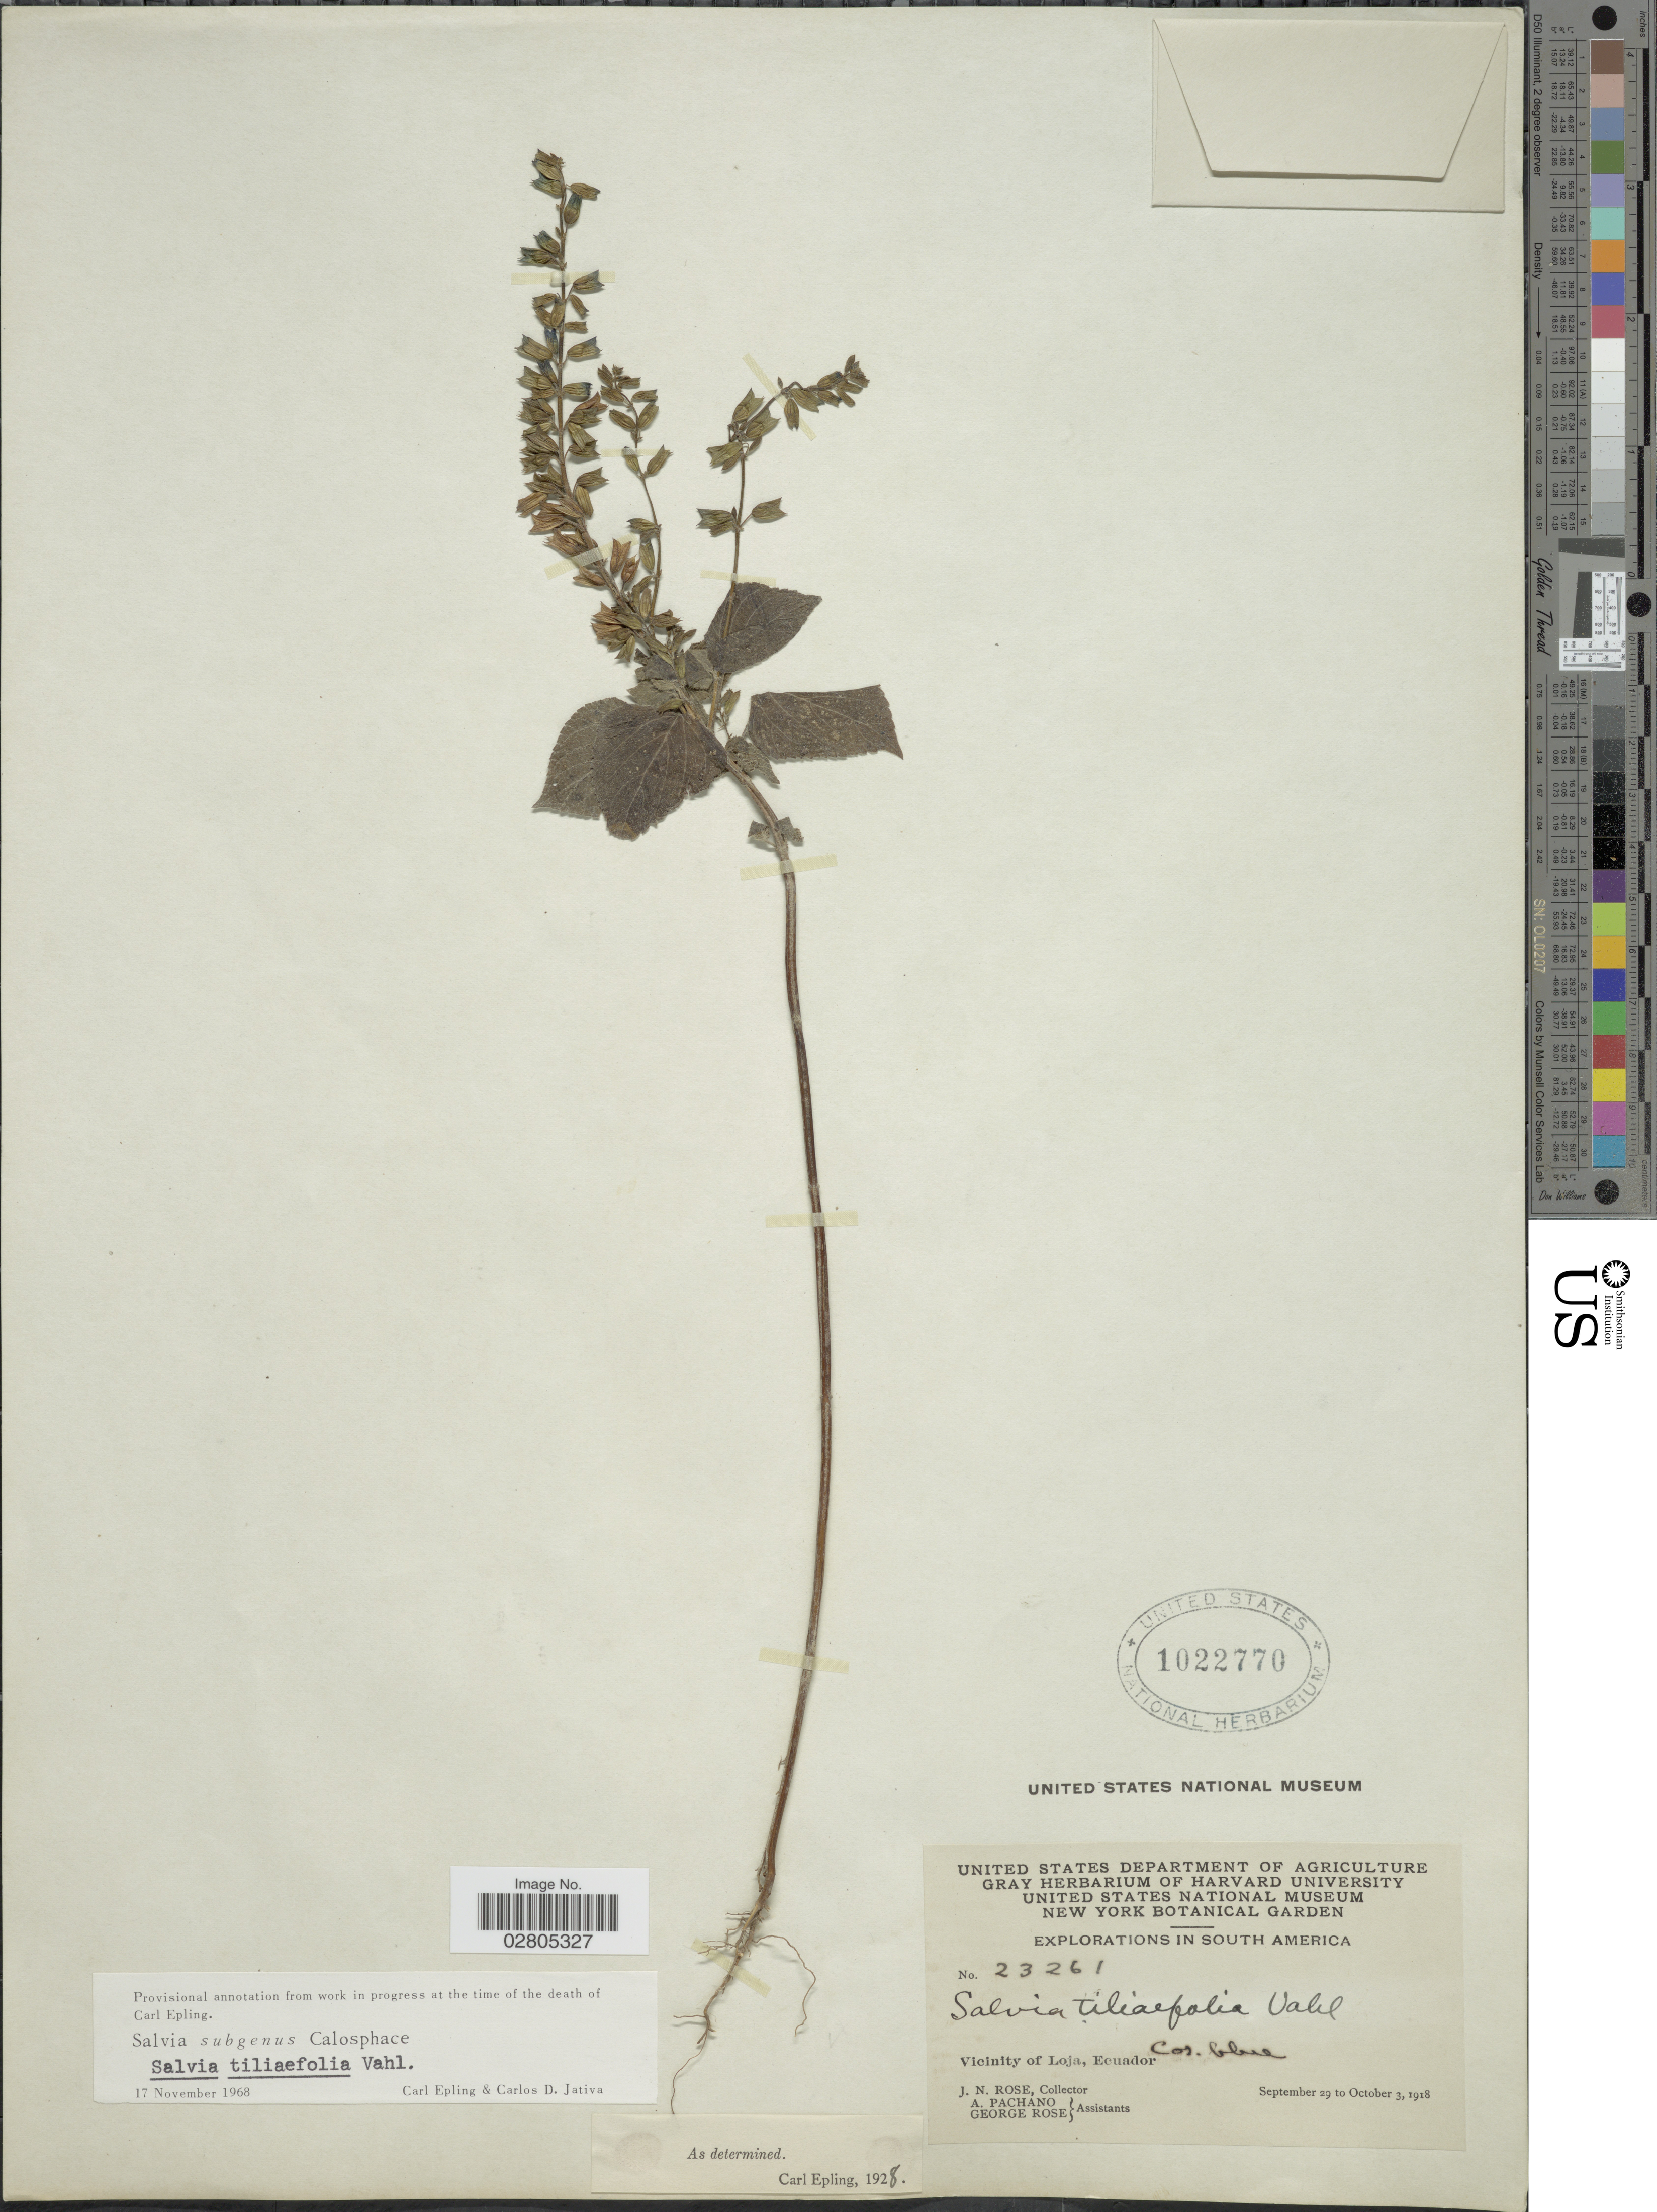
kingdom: Plantae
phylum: Tracheophyta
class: Magnoliopsida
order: Lamiales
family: Lamiaceae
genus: Salvia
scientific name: Salvia tiliifolia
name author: Vahl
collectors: J. N. Rose, A. Pachano & G. Rose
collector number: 23261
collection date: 1918-09-29/1918-10-03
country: Ecuador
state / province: Loja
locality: Vicinity of Loja.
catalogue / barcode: US 1022770